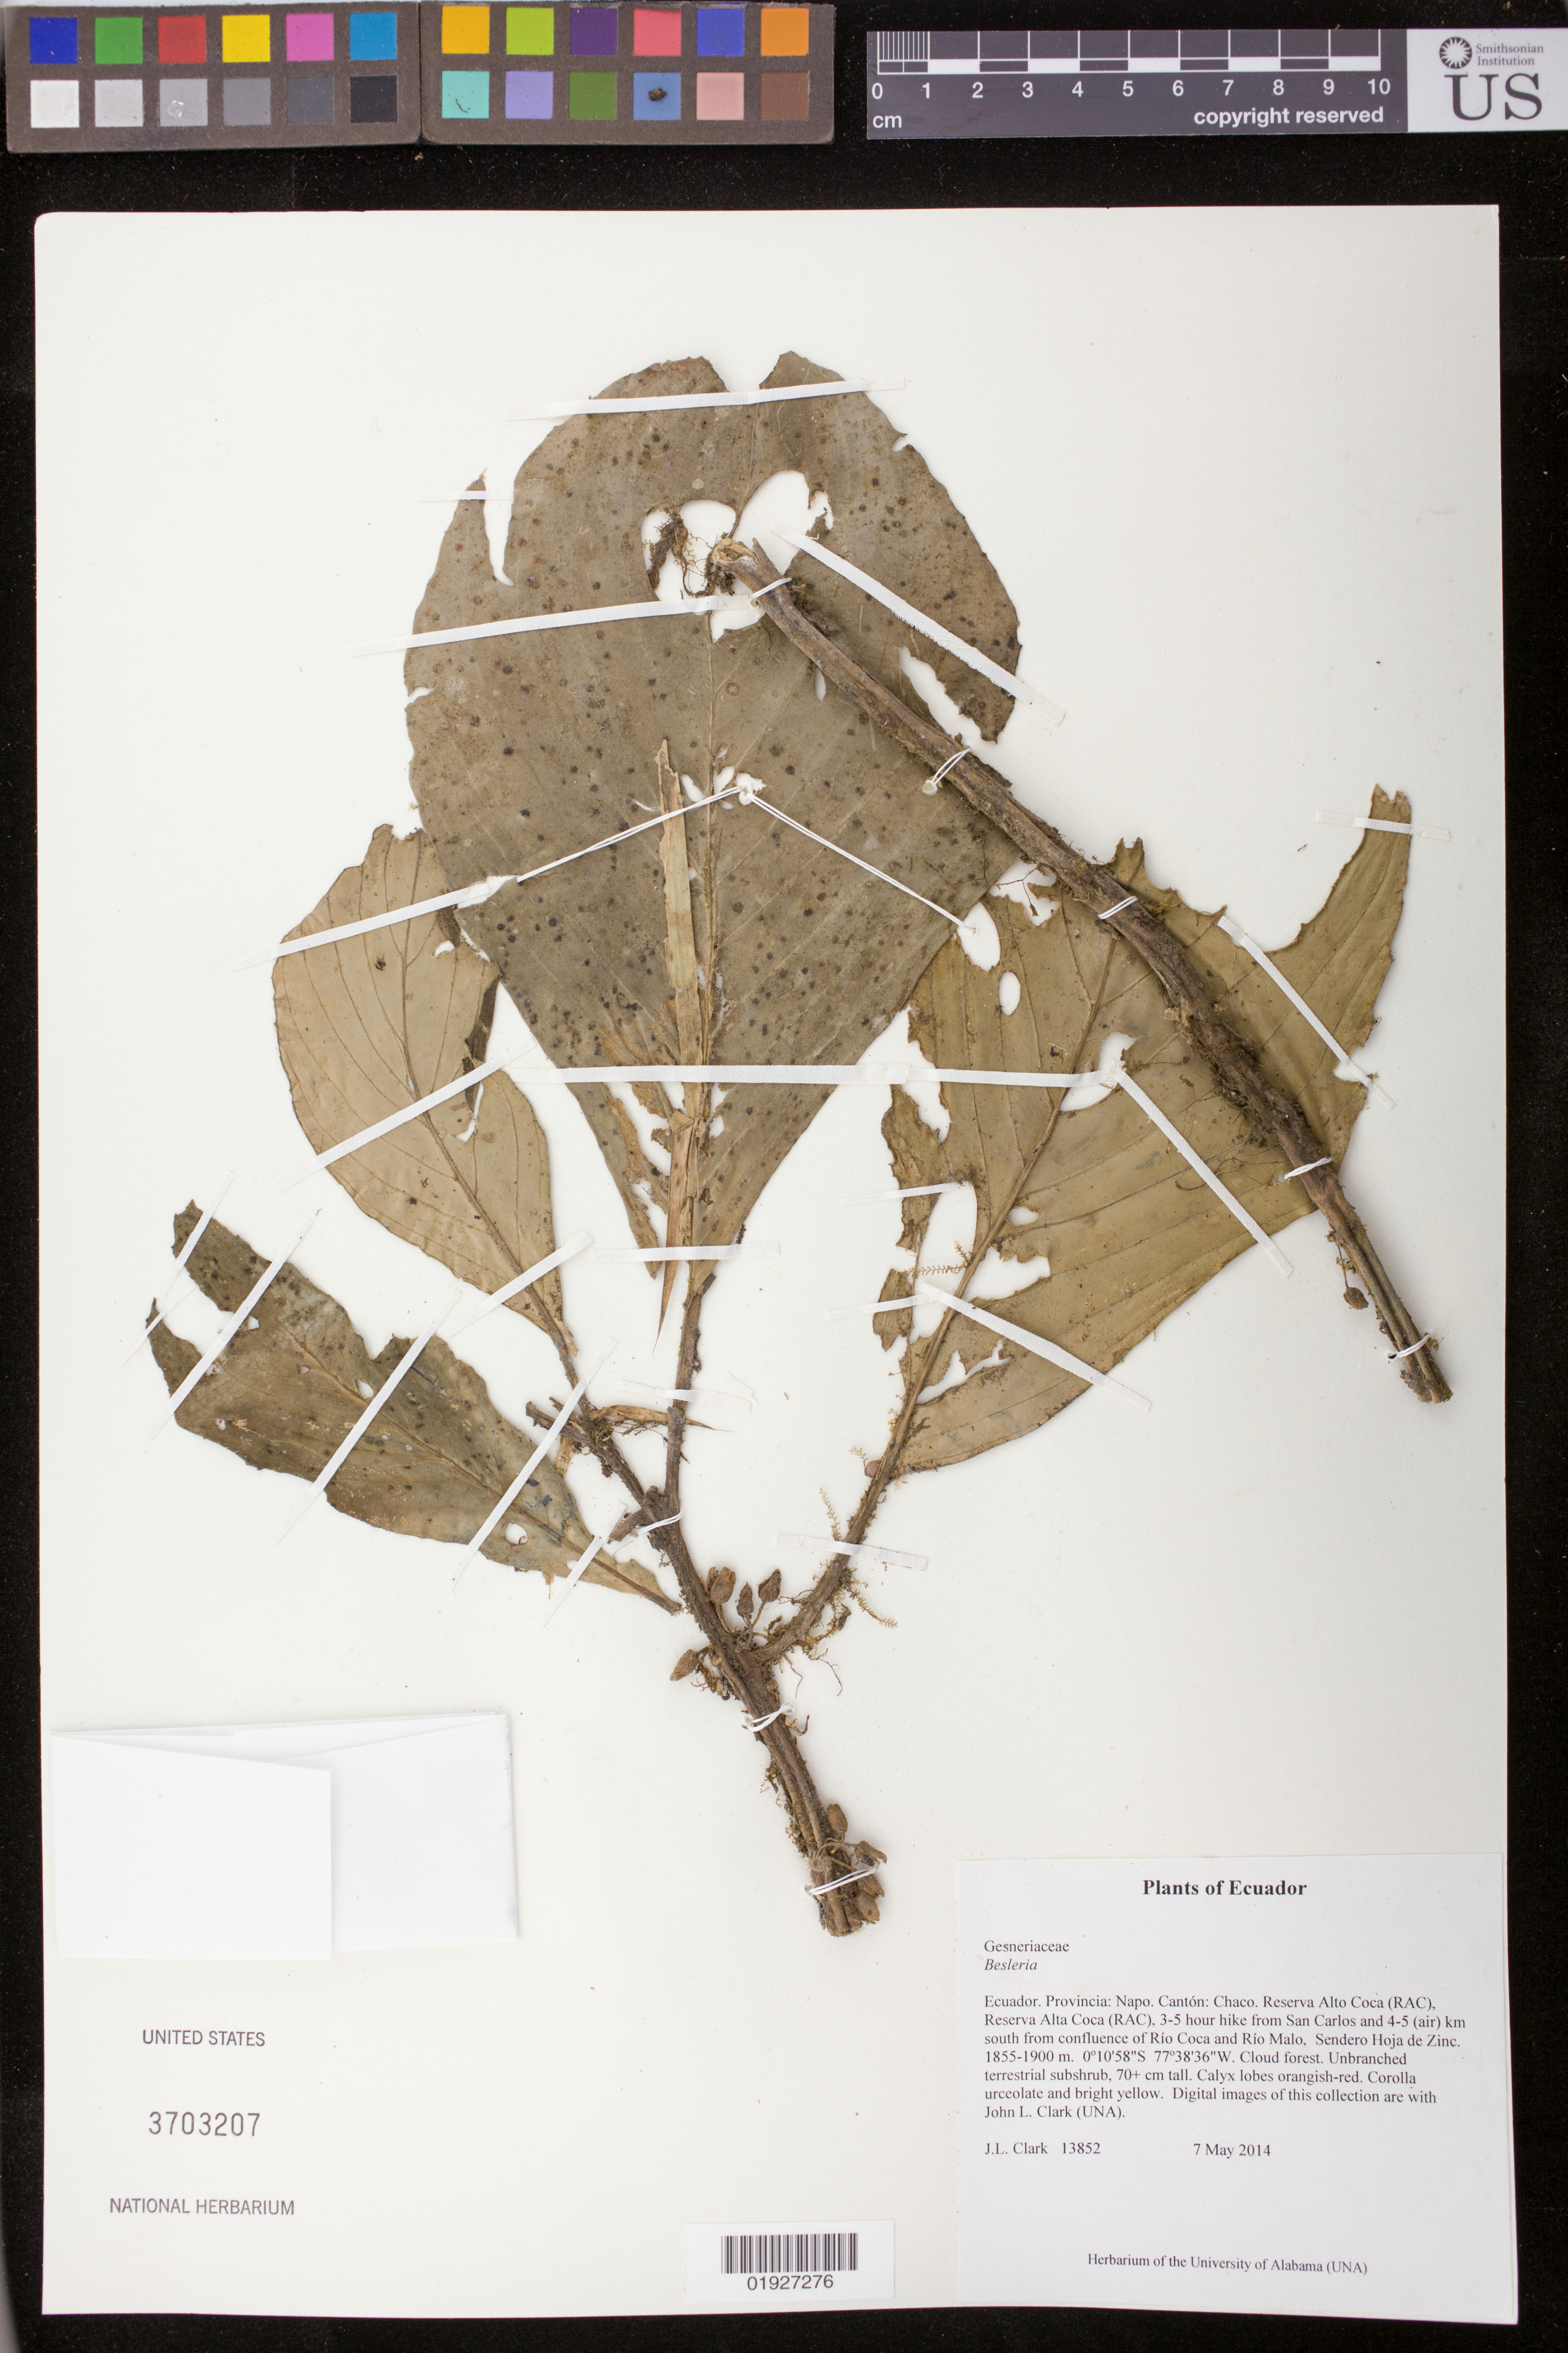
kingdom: Plantae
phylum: Tracheophyta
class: Magnoliopsida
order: Lamiales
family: Gesneriaceae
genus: Besleria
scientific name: Besleria sp.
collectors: J. L. Clark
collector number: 13852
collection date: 2014-05-07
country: Ecuador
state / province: Napo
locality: Reserva Alto Coca (RAC), 3-5 hour hike from San Carlos and 4-5 (air) km south from confluence of Rio Coca and Rio Malo, Sendero Hoja de Zinc.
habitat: Cloud forest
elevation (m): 1855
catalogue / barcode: US 3703207